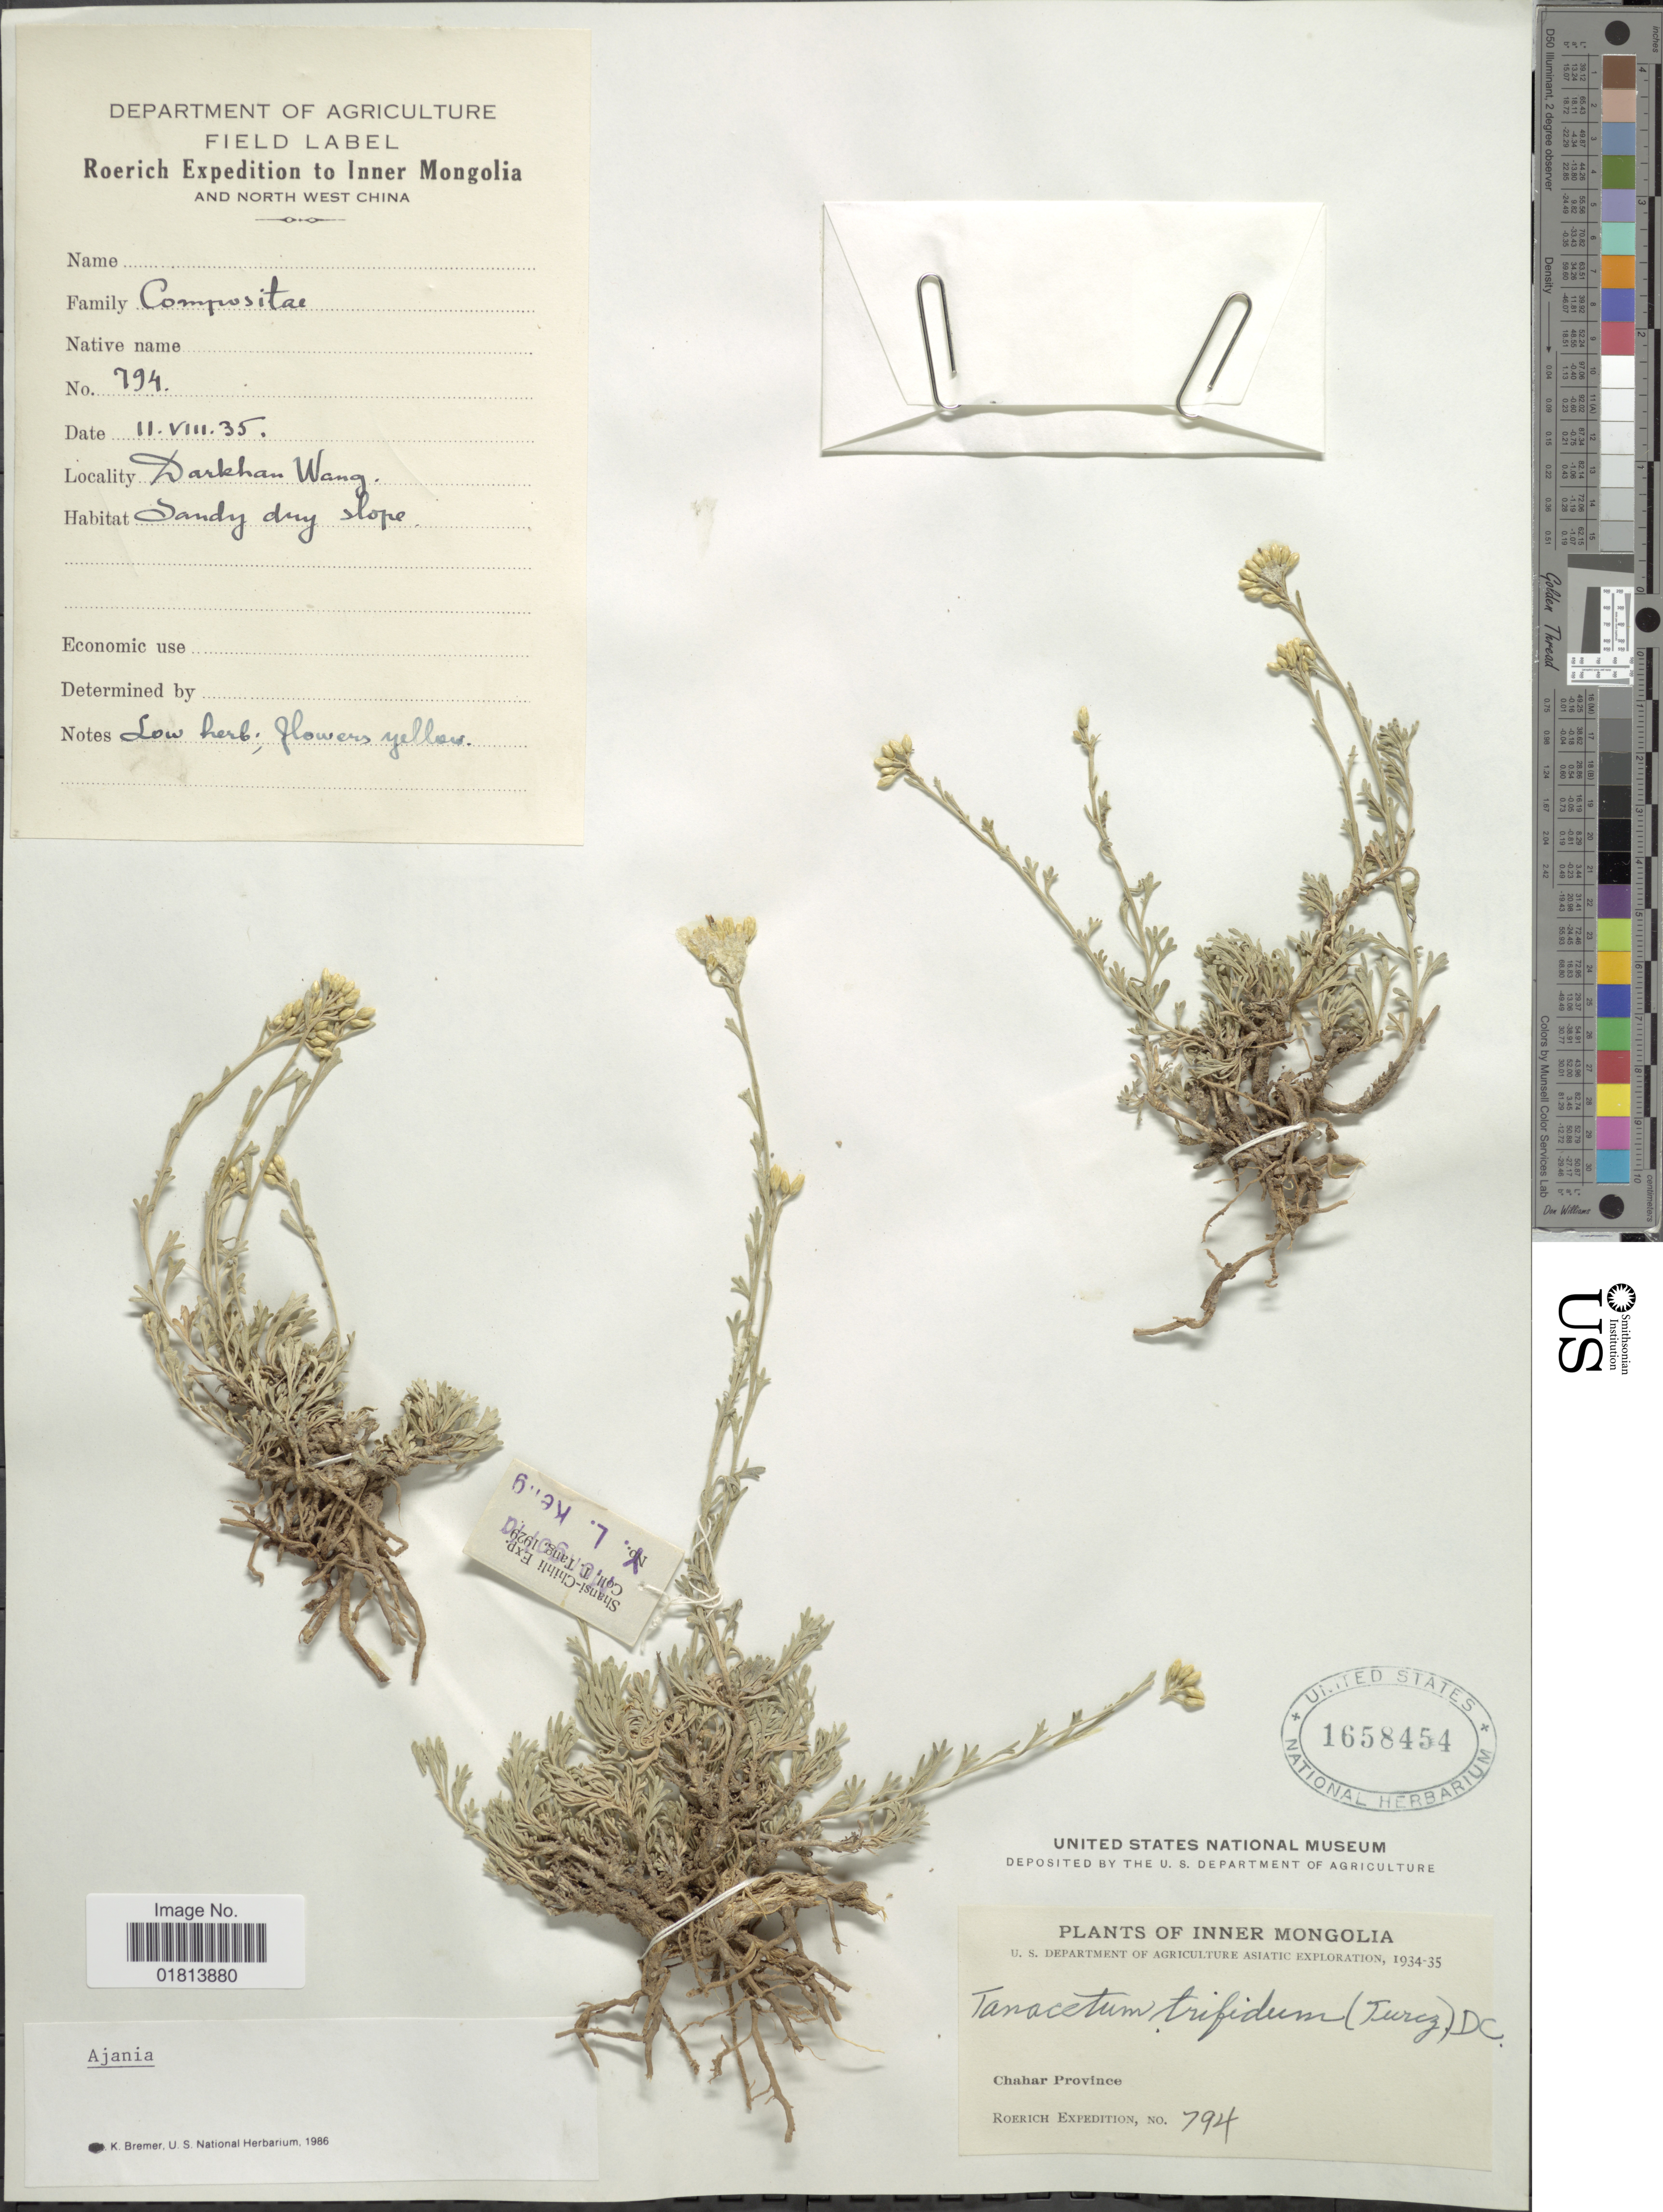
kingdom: Plantae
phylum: Tracheophyta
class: Magnoliopsida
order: Asterales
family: Asteraceae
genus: Ajania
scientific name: Ajania trifida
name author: (Turcz.) DC.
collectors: Roerich Expedition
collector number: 794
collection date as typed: Transcribed d/m/y: 11/8/35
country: China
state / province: Nei Monggol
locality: Inner Mongolia, Chahar Province, Darkhan Wang, North West China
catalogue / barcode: US 1658454